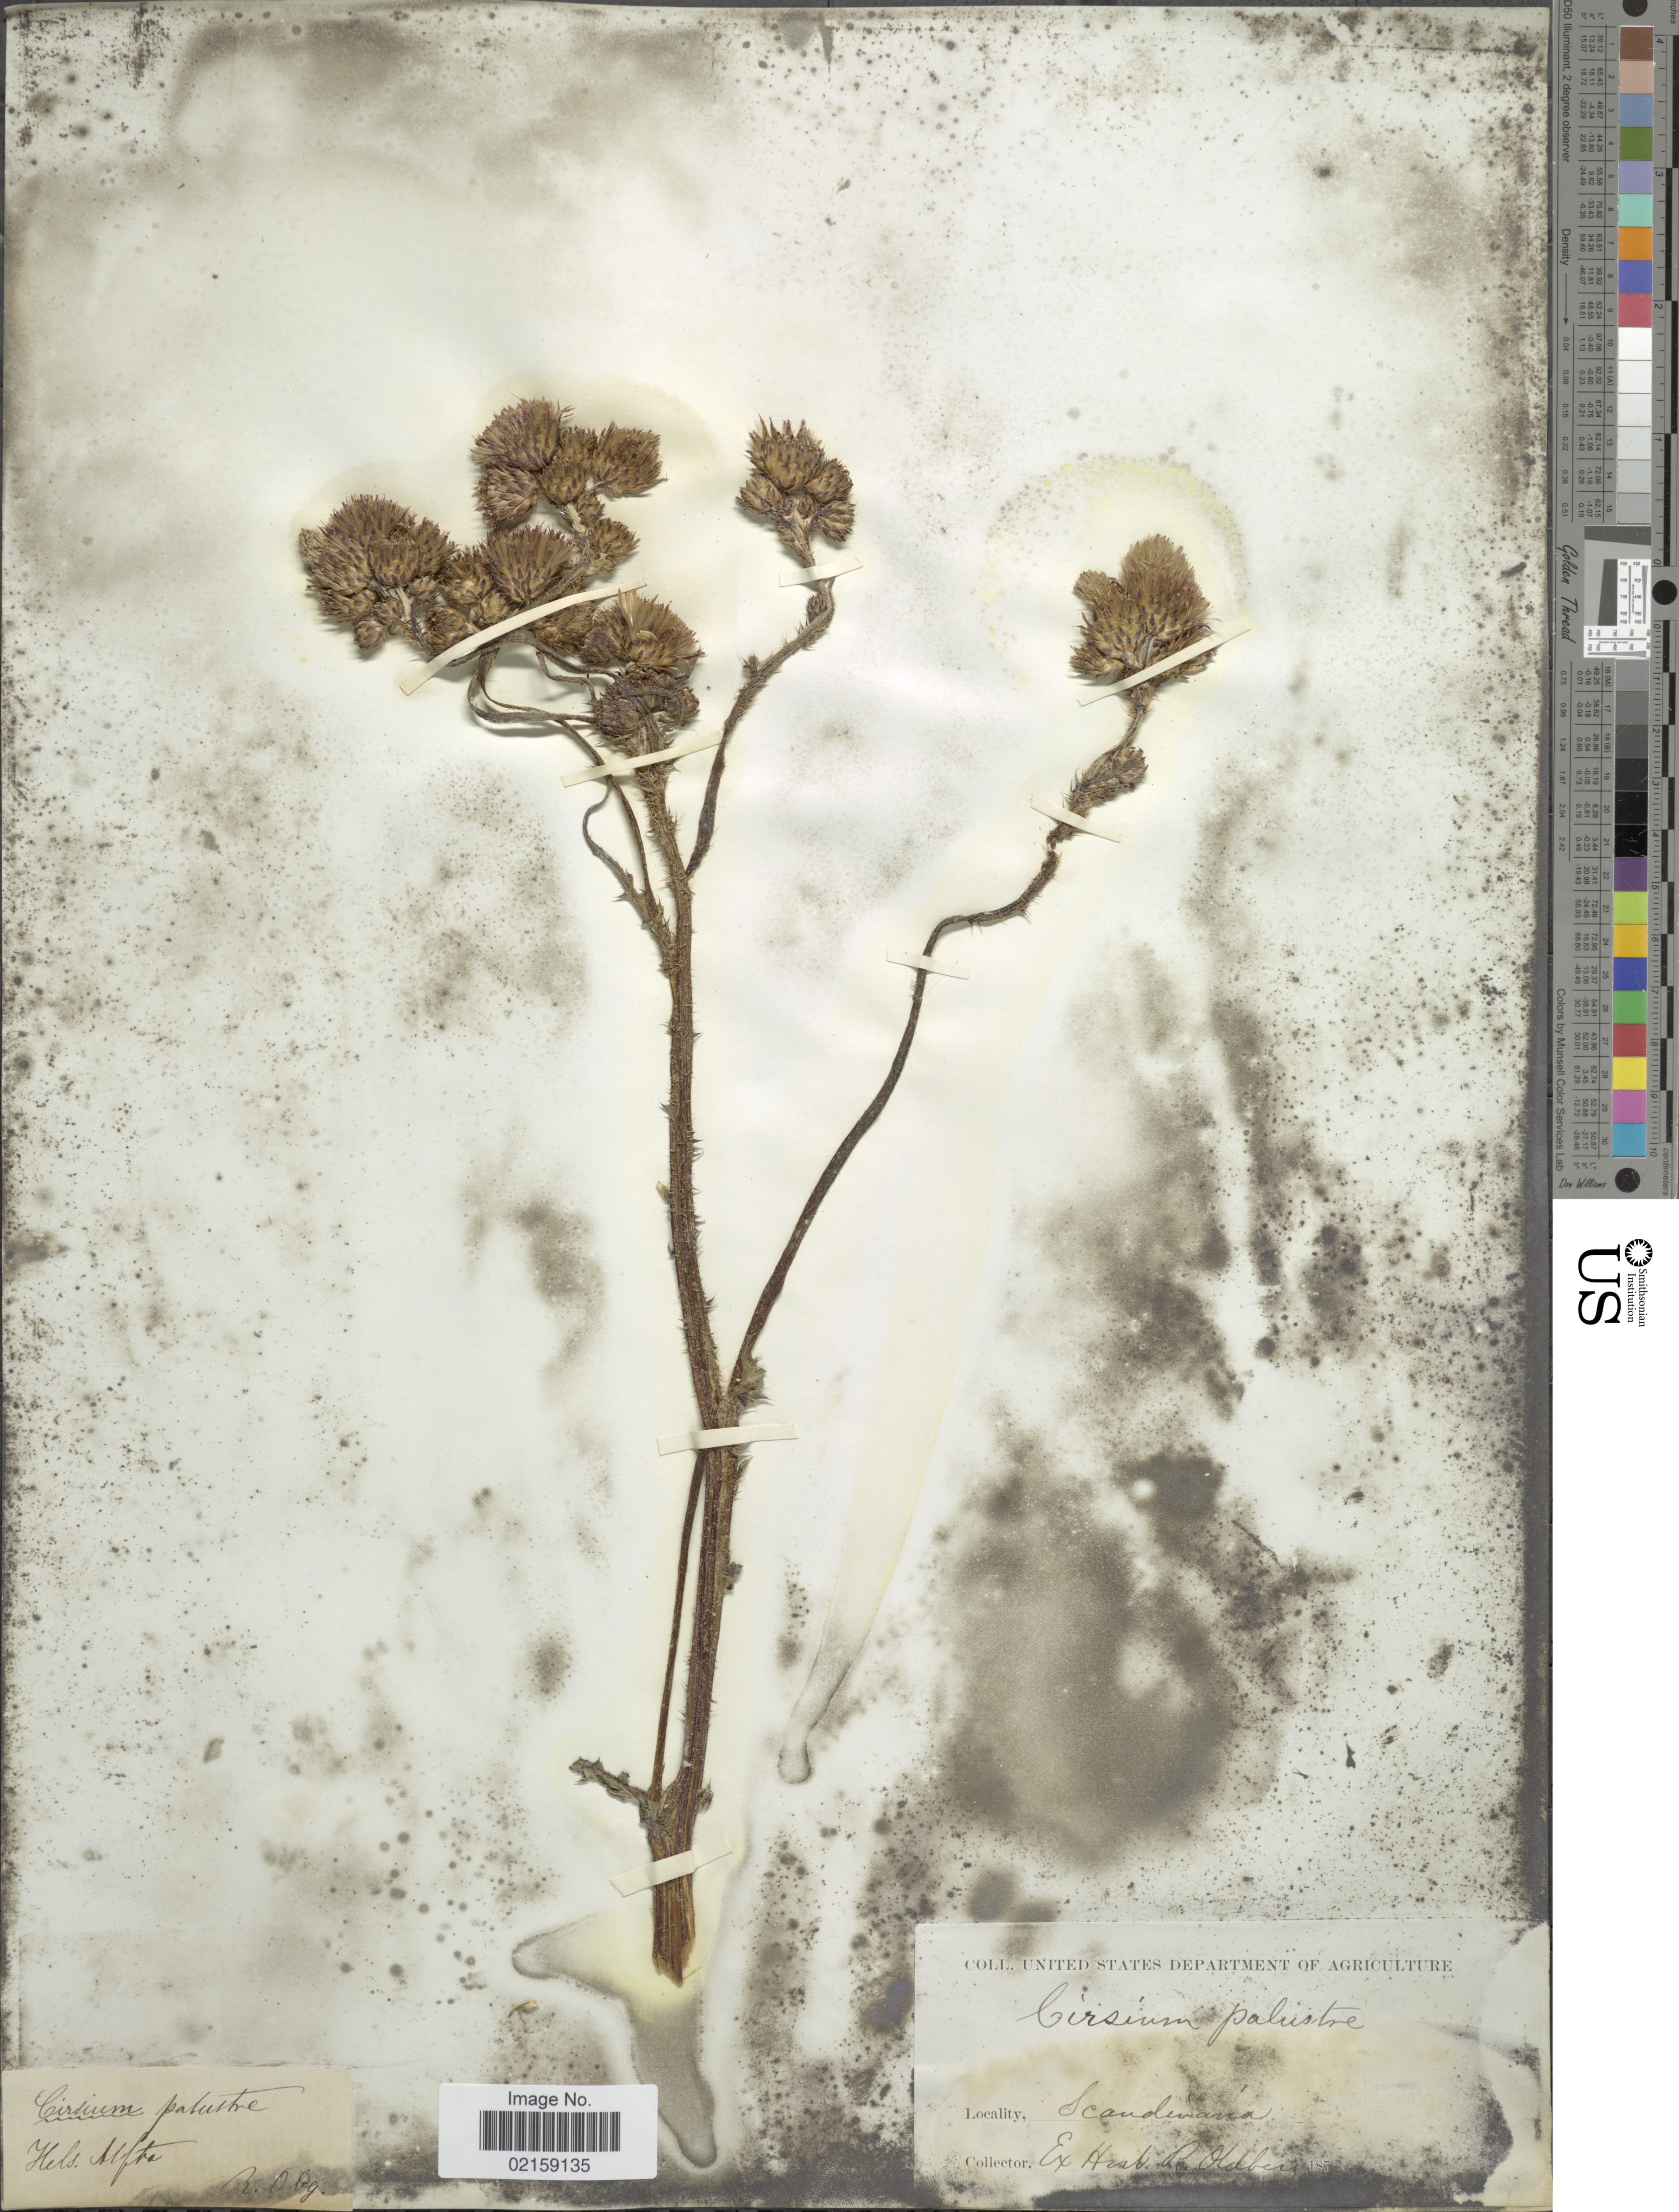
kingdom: Plantae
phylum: Tracheophyta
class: Magnoliopsida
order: Asterales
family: Asteraceae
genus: Cirsium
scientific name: Cirsium palustre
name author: (L.) Coss. ex Scop.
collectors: R. Oldberg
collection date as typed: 187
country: Sweden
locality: Scandinavia, Hels. Alfta.